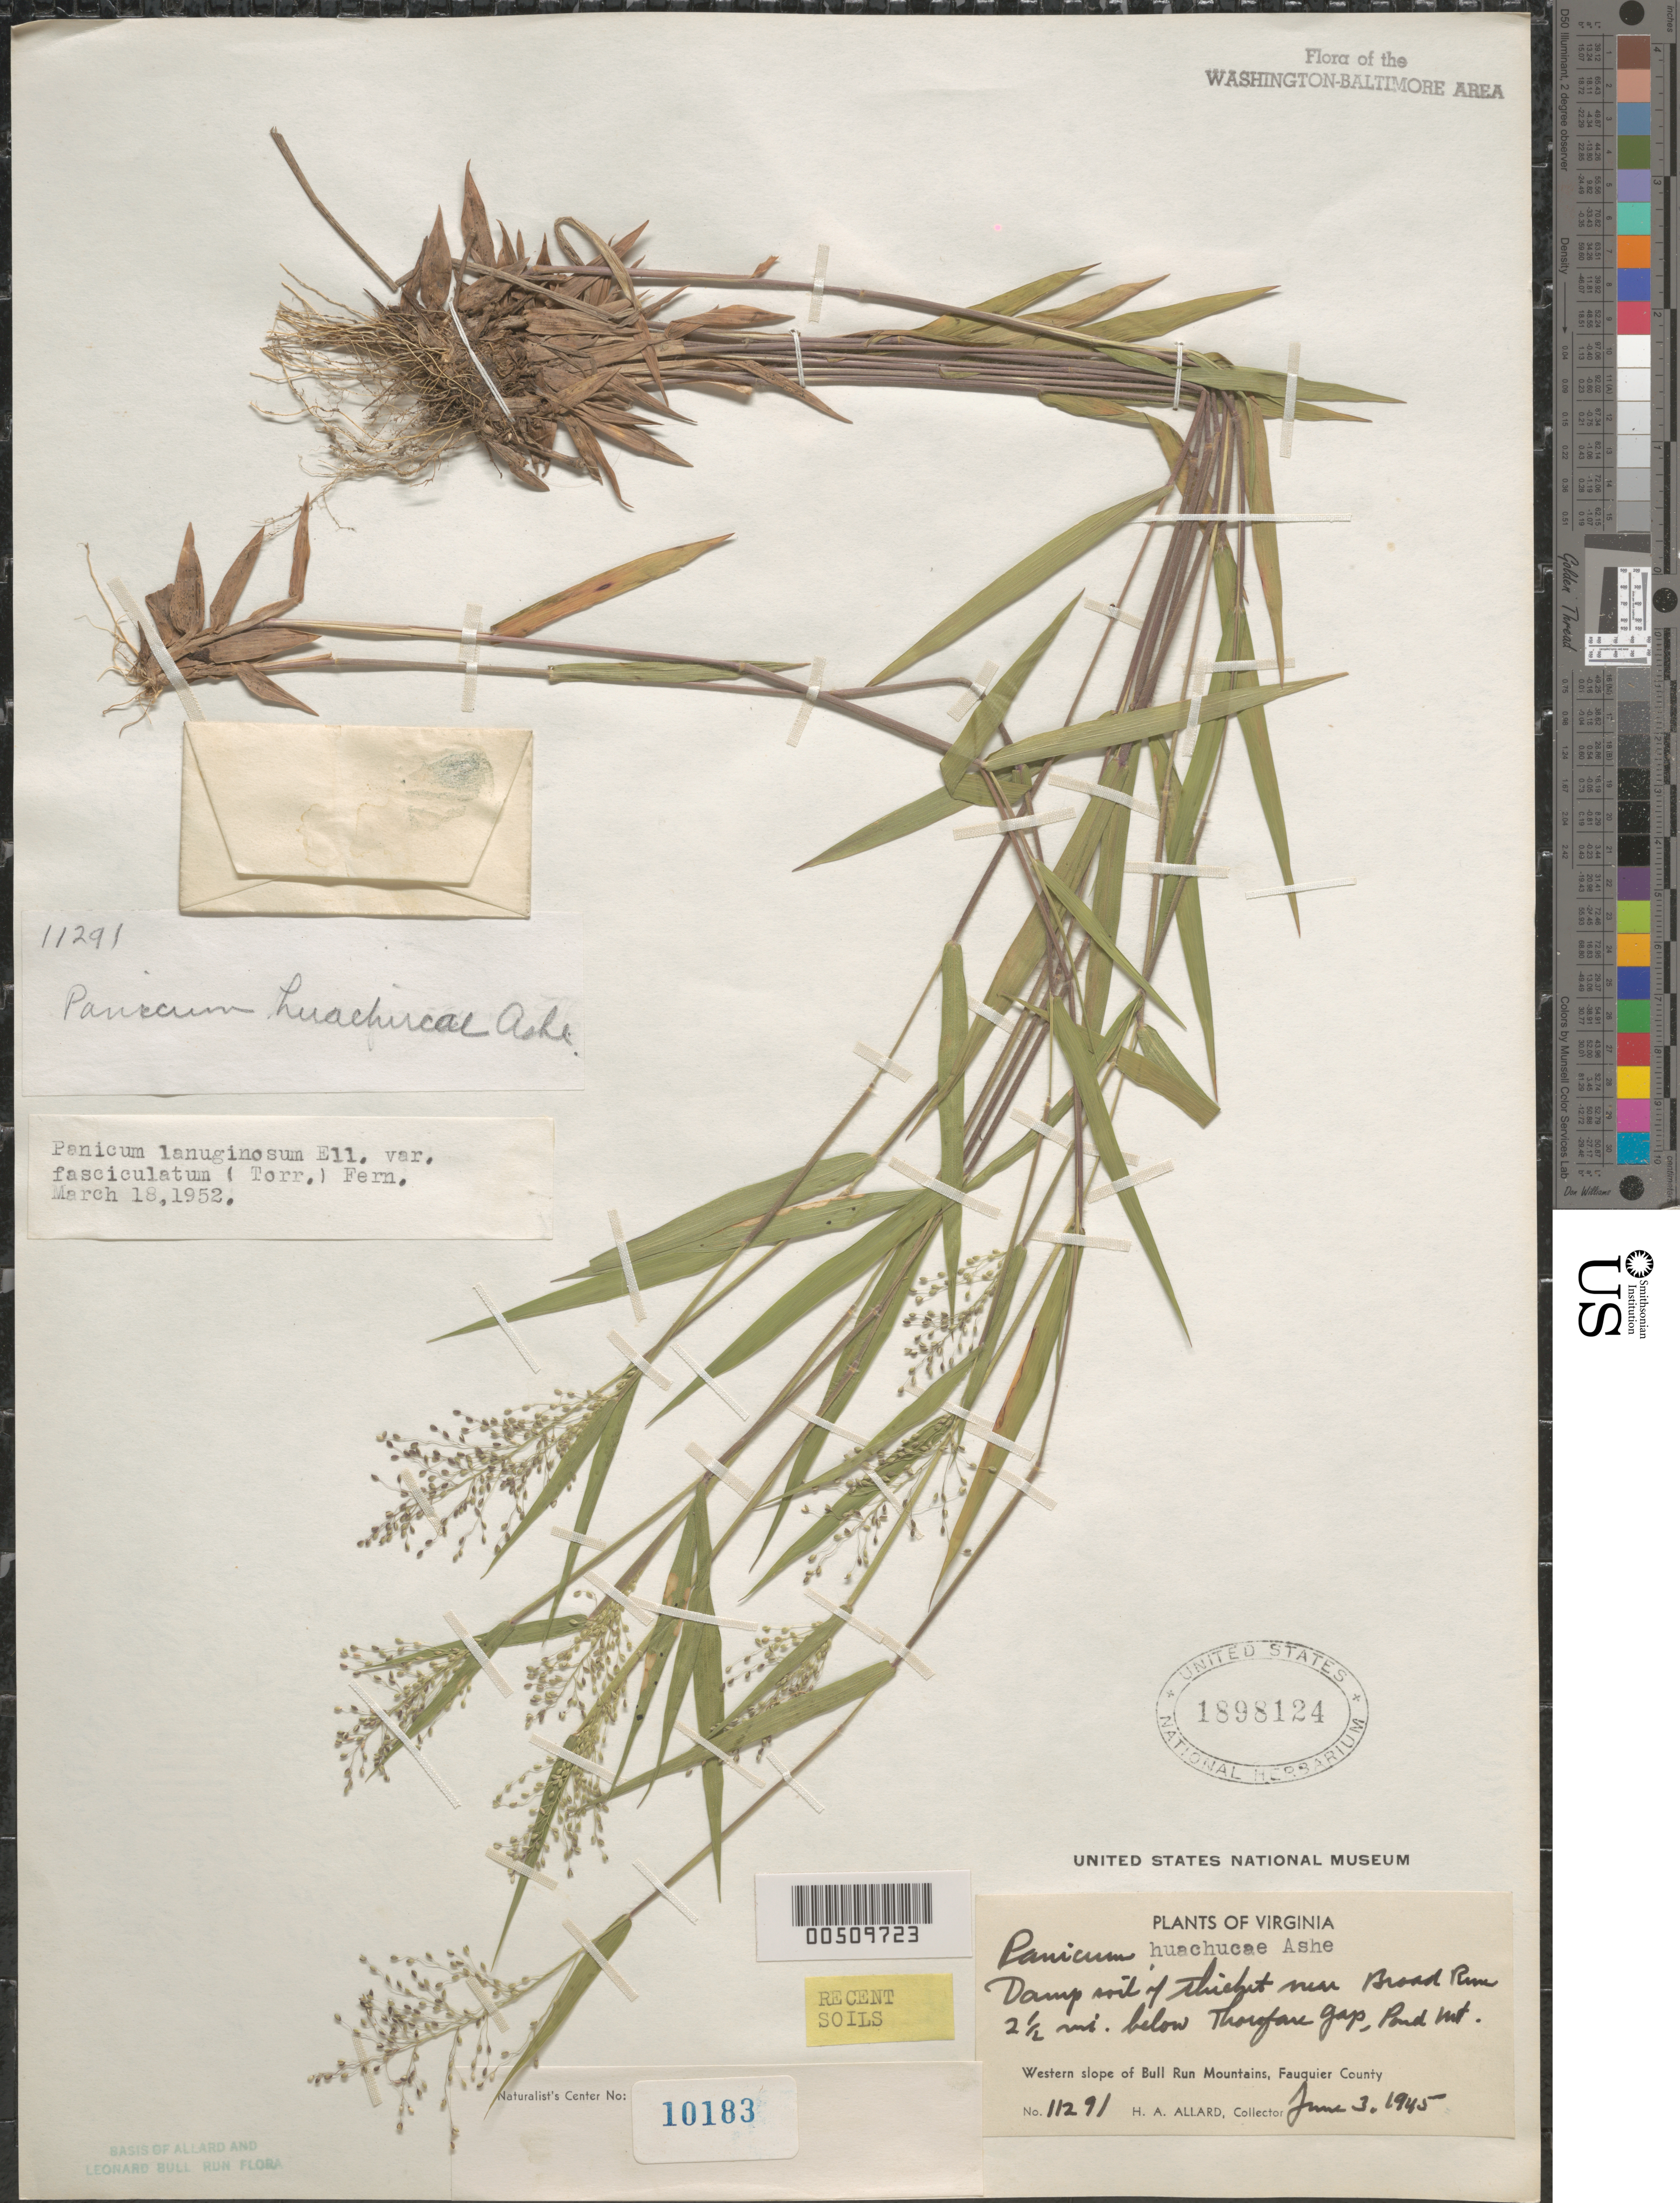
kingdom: Plantae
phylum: Tracheophyta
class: Liliopsida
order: Poales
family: Poaceae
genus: Dichanthelium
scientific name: Dichanthelium acuminatum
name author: (Sw.) Gould & C.A. Clark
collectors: H. A. Allard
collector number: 11291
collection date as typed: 03 Jun 1945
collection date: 1945-06-03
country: United States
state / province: Virginia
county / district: Fauquier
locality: Bull Run Mts., near Broad Run 2.5 mi. below Thoroughfare Gap, Pond Mt. Bull Run Mts.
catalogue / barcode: US 1898124